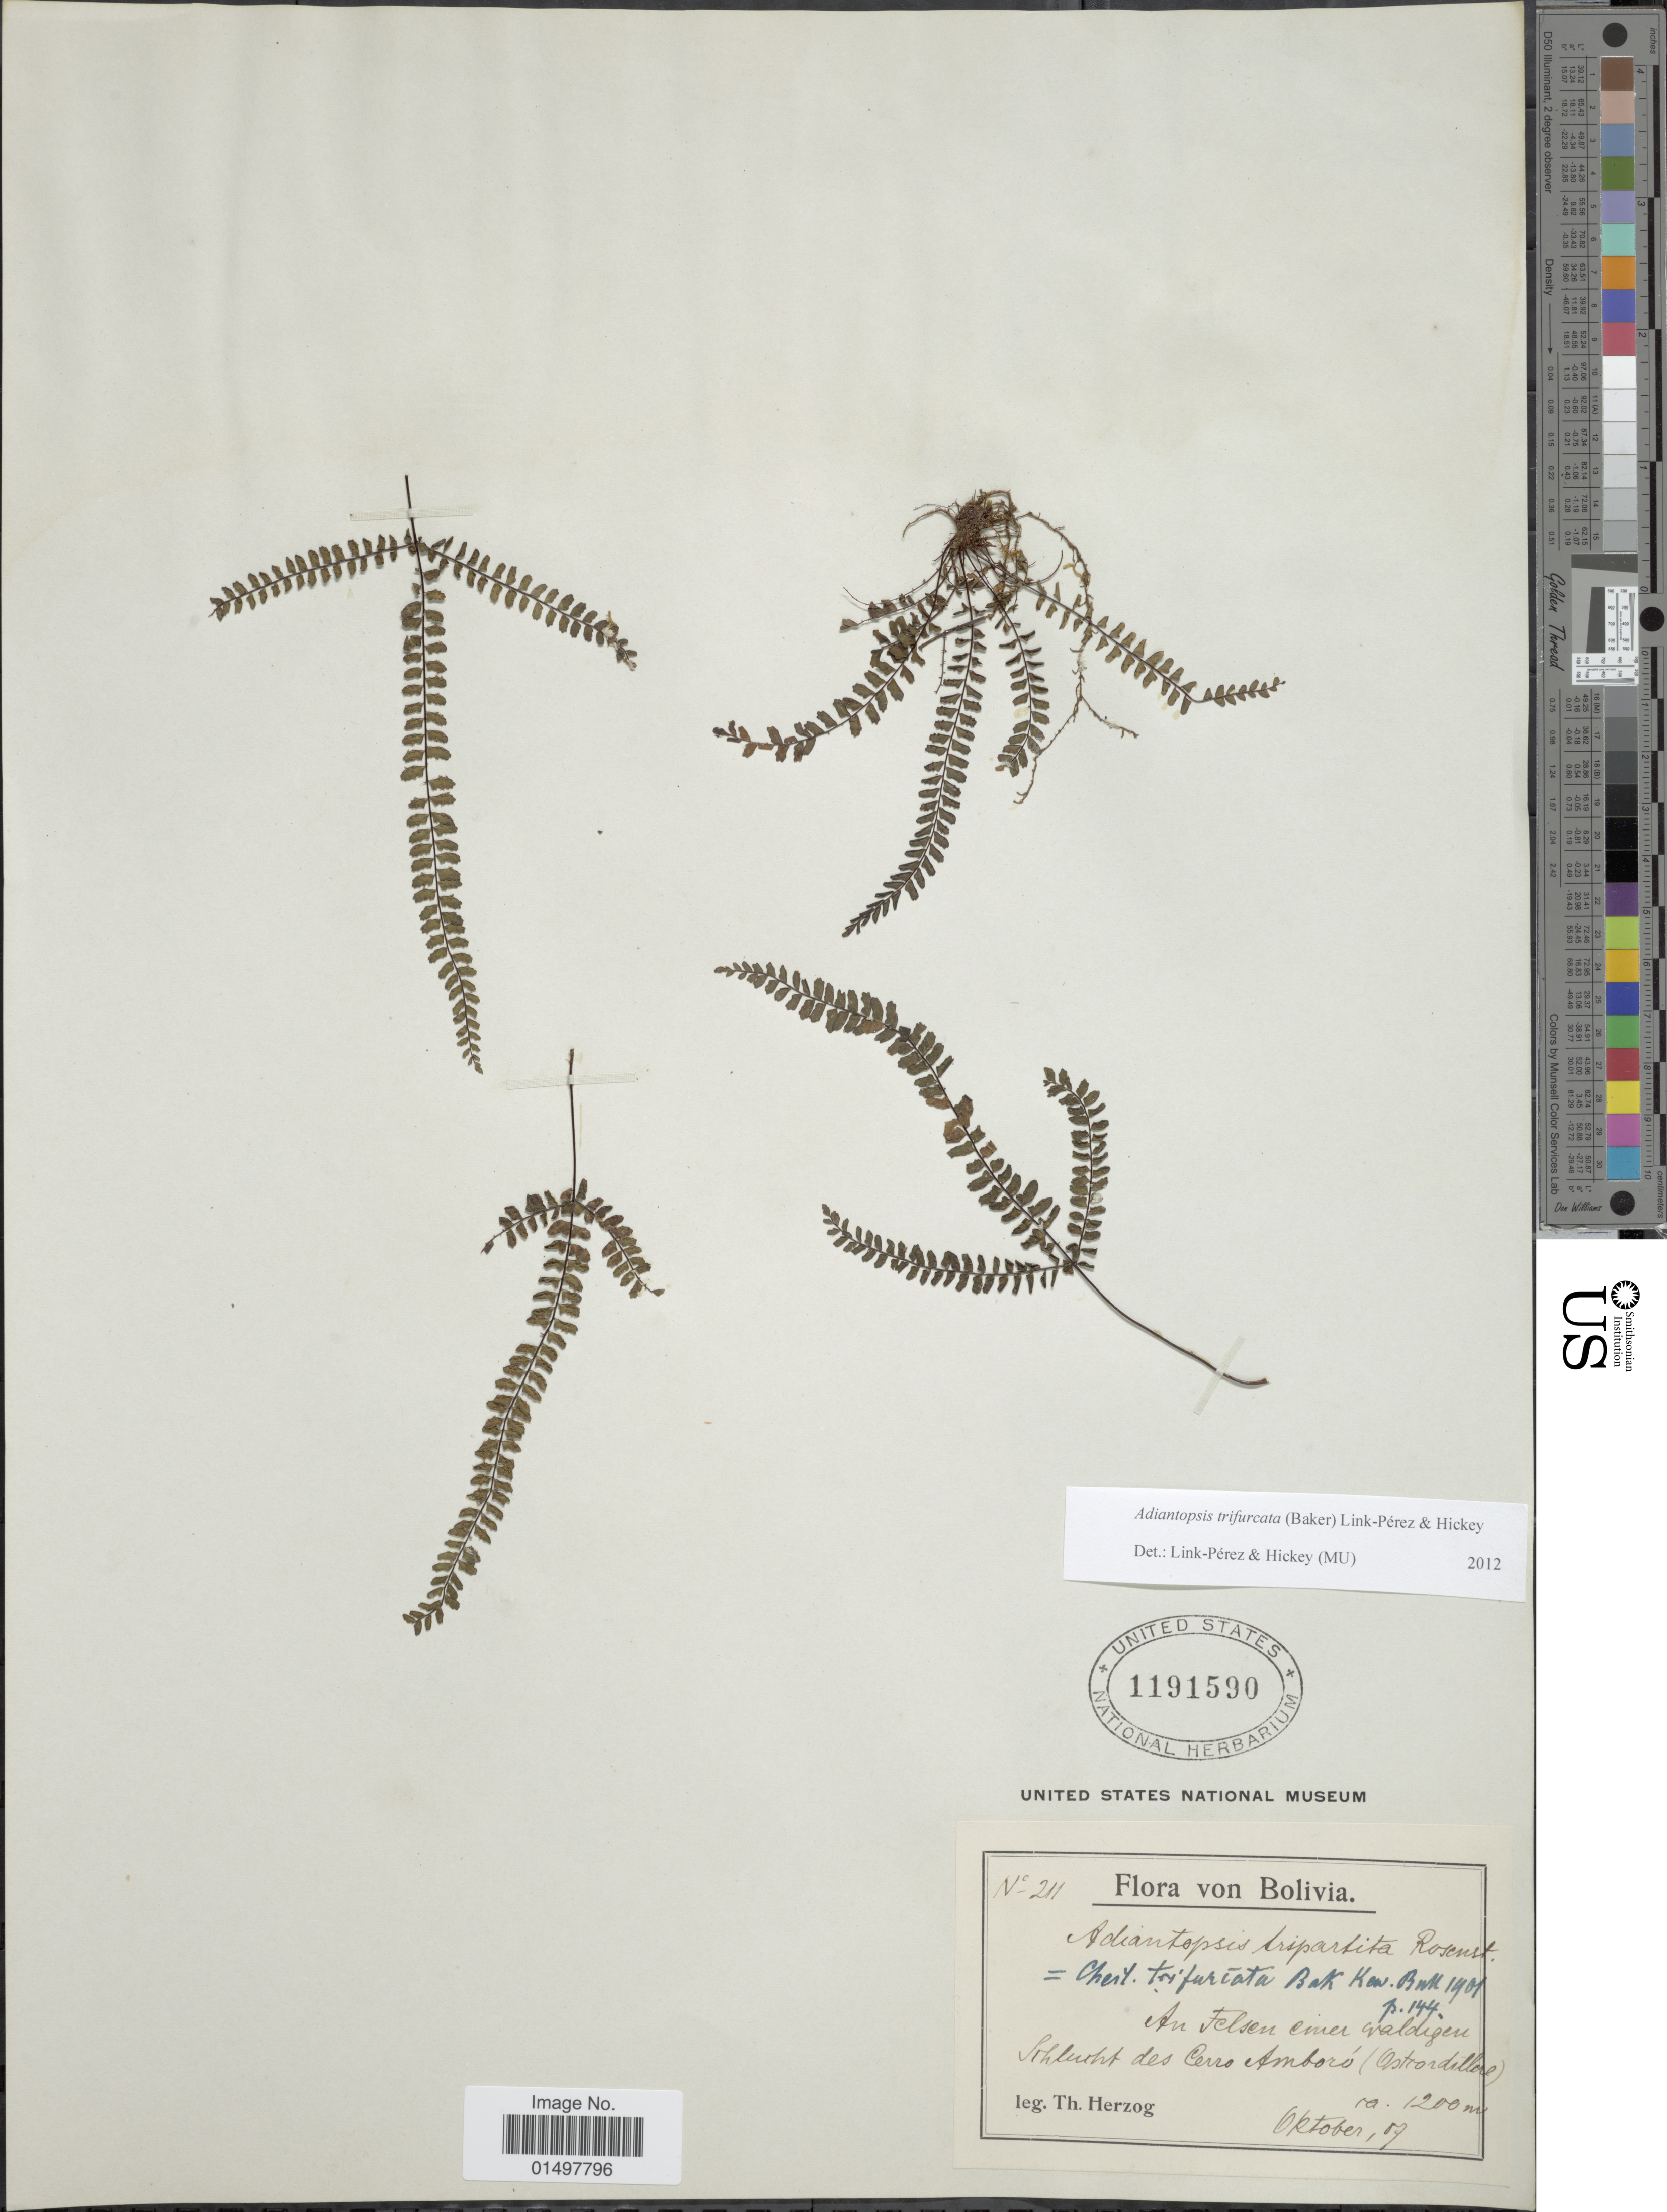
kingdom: Plantae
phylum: Tracheophyta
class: Polypodiopsida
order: Polypodiales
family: Pteridaceae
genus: Adiantopsis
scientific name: Adiantopsis trifurcata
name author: (Baker) Link-Perez & Hickey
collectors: T. K. J. Herzog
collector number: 211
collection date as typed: Transcribed d/m/y: /10/7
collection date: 1907-10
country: Bolivia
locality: An Felsen ciner waldigen. Schlucht des Cerro Amboro (Ostordillere).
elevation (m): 1200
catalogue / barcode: US 1191590